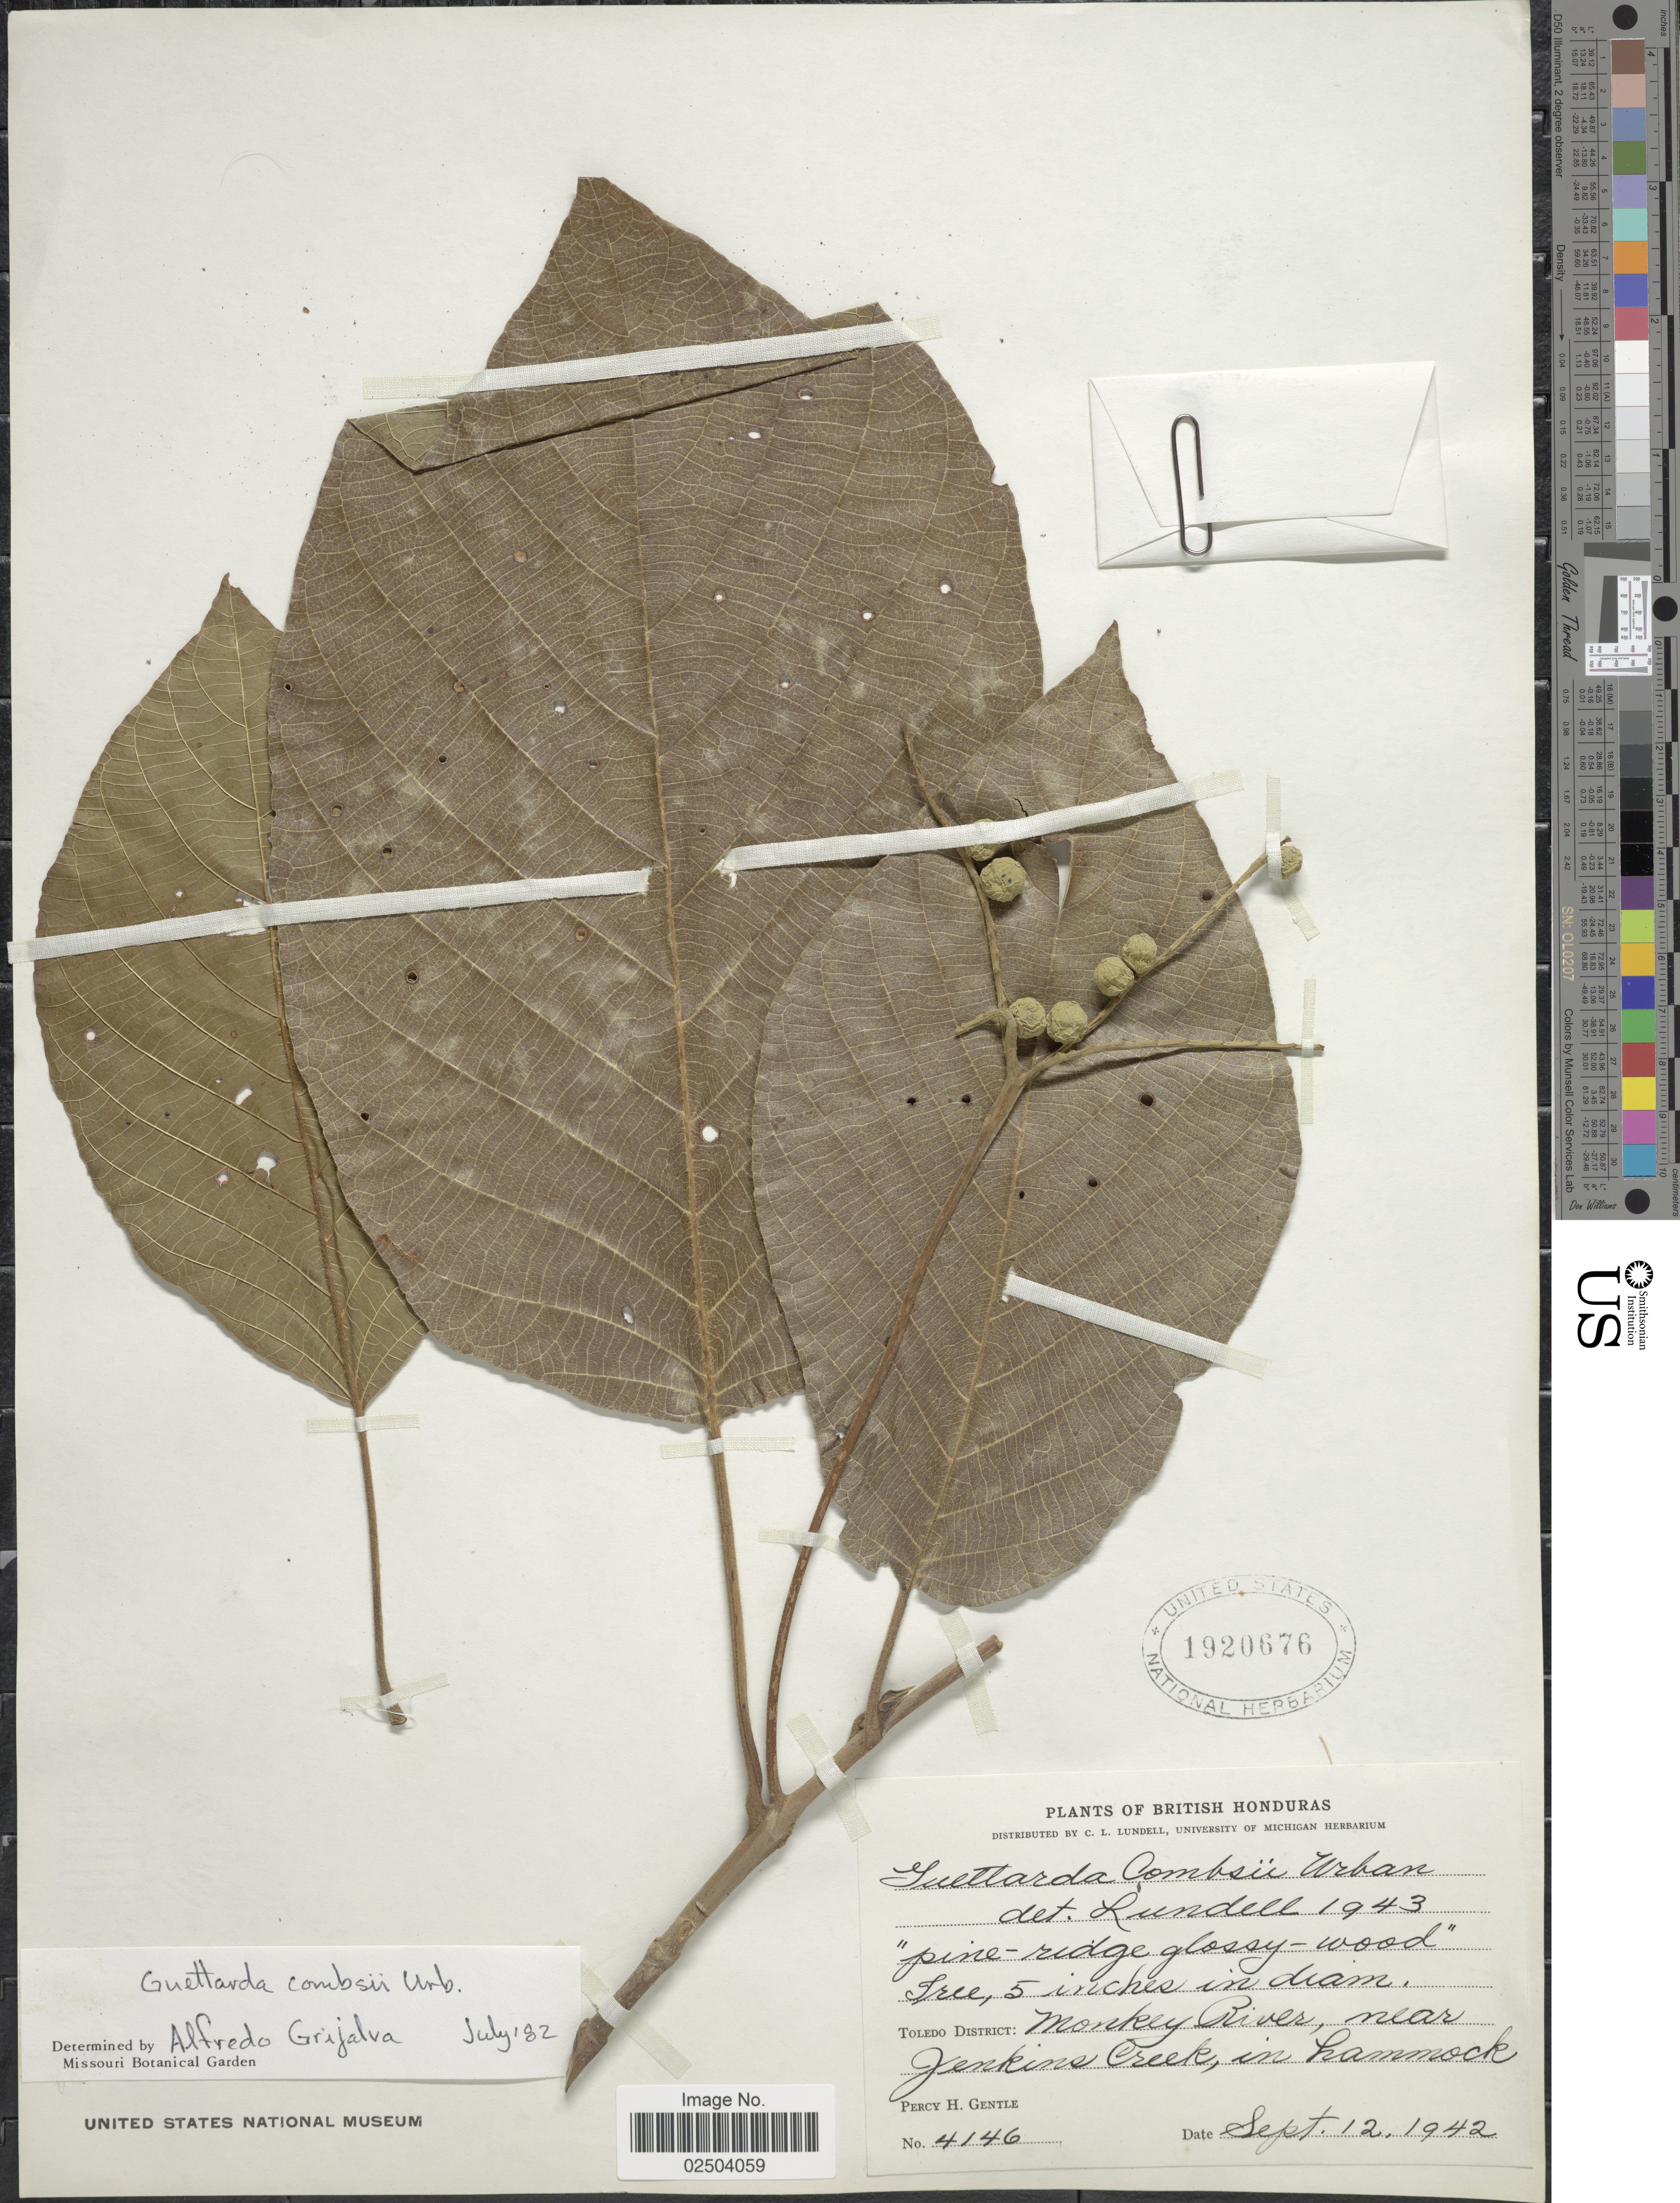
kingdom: Plantae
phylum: Tracheophyta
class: Magnoliopsida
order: Gentianales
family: Rubiaceae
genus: Guettarda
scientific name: Guettarda combsii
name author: Urb.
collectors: P. H. Gentle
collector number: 4146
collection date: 1942-09-12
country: Belize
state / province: Toledo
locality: British Honduras. Toledo District: Monkey River, near Jenkins Creek, in hammock.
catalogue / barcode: US 1920676